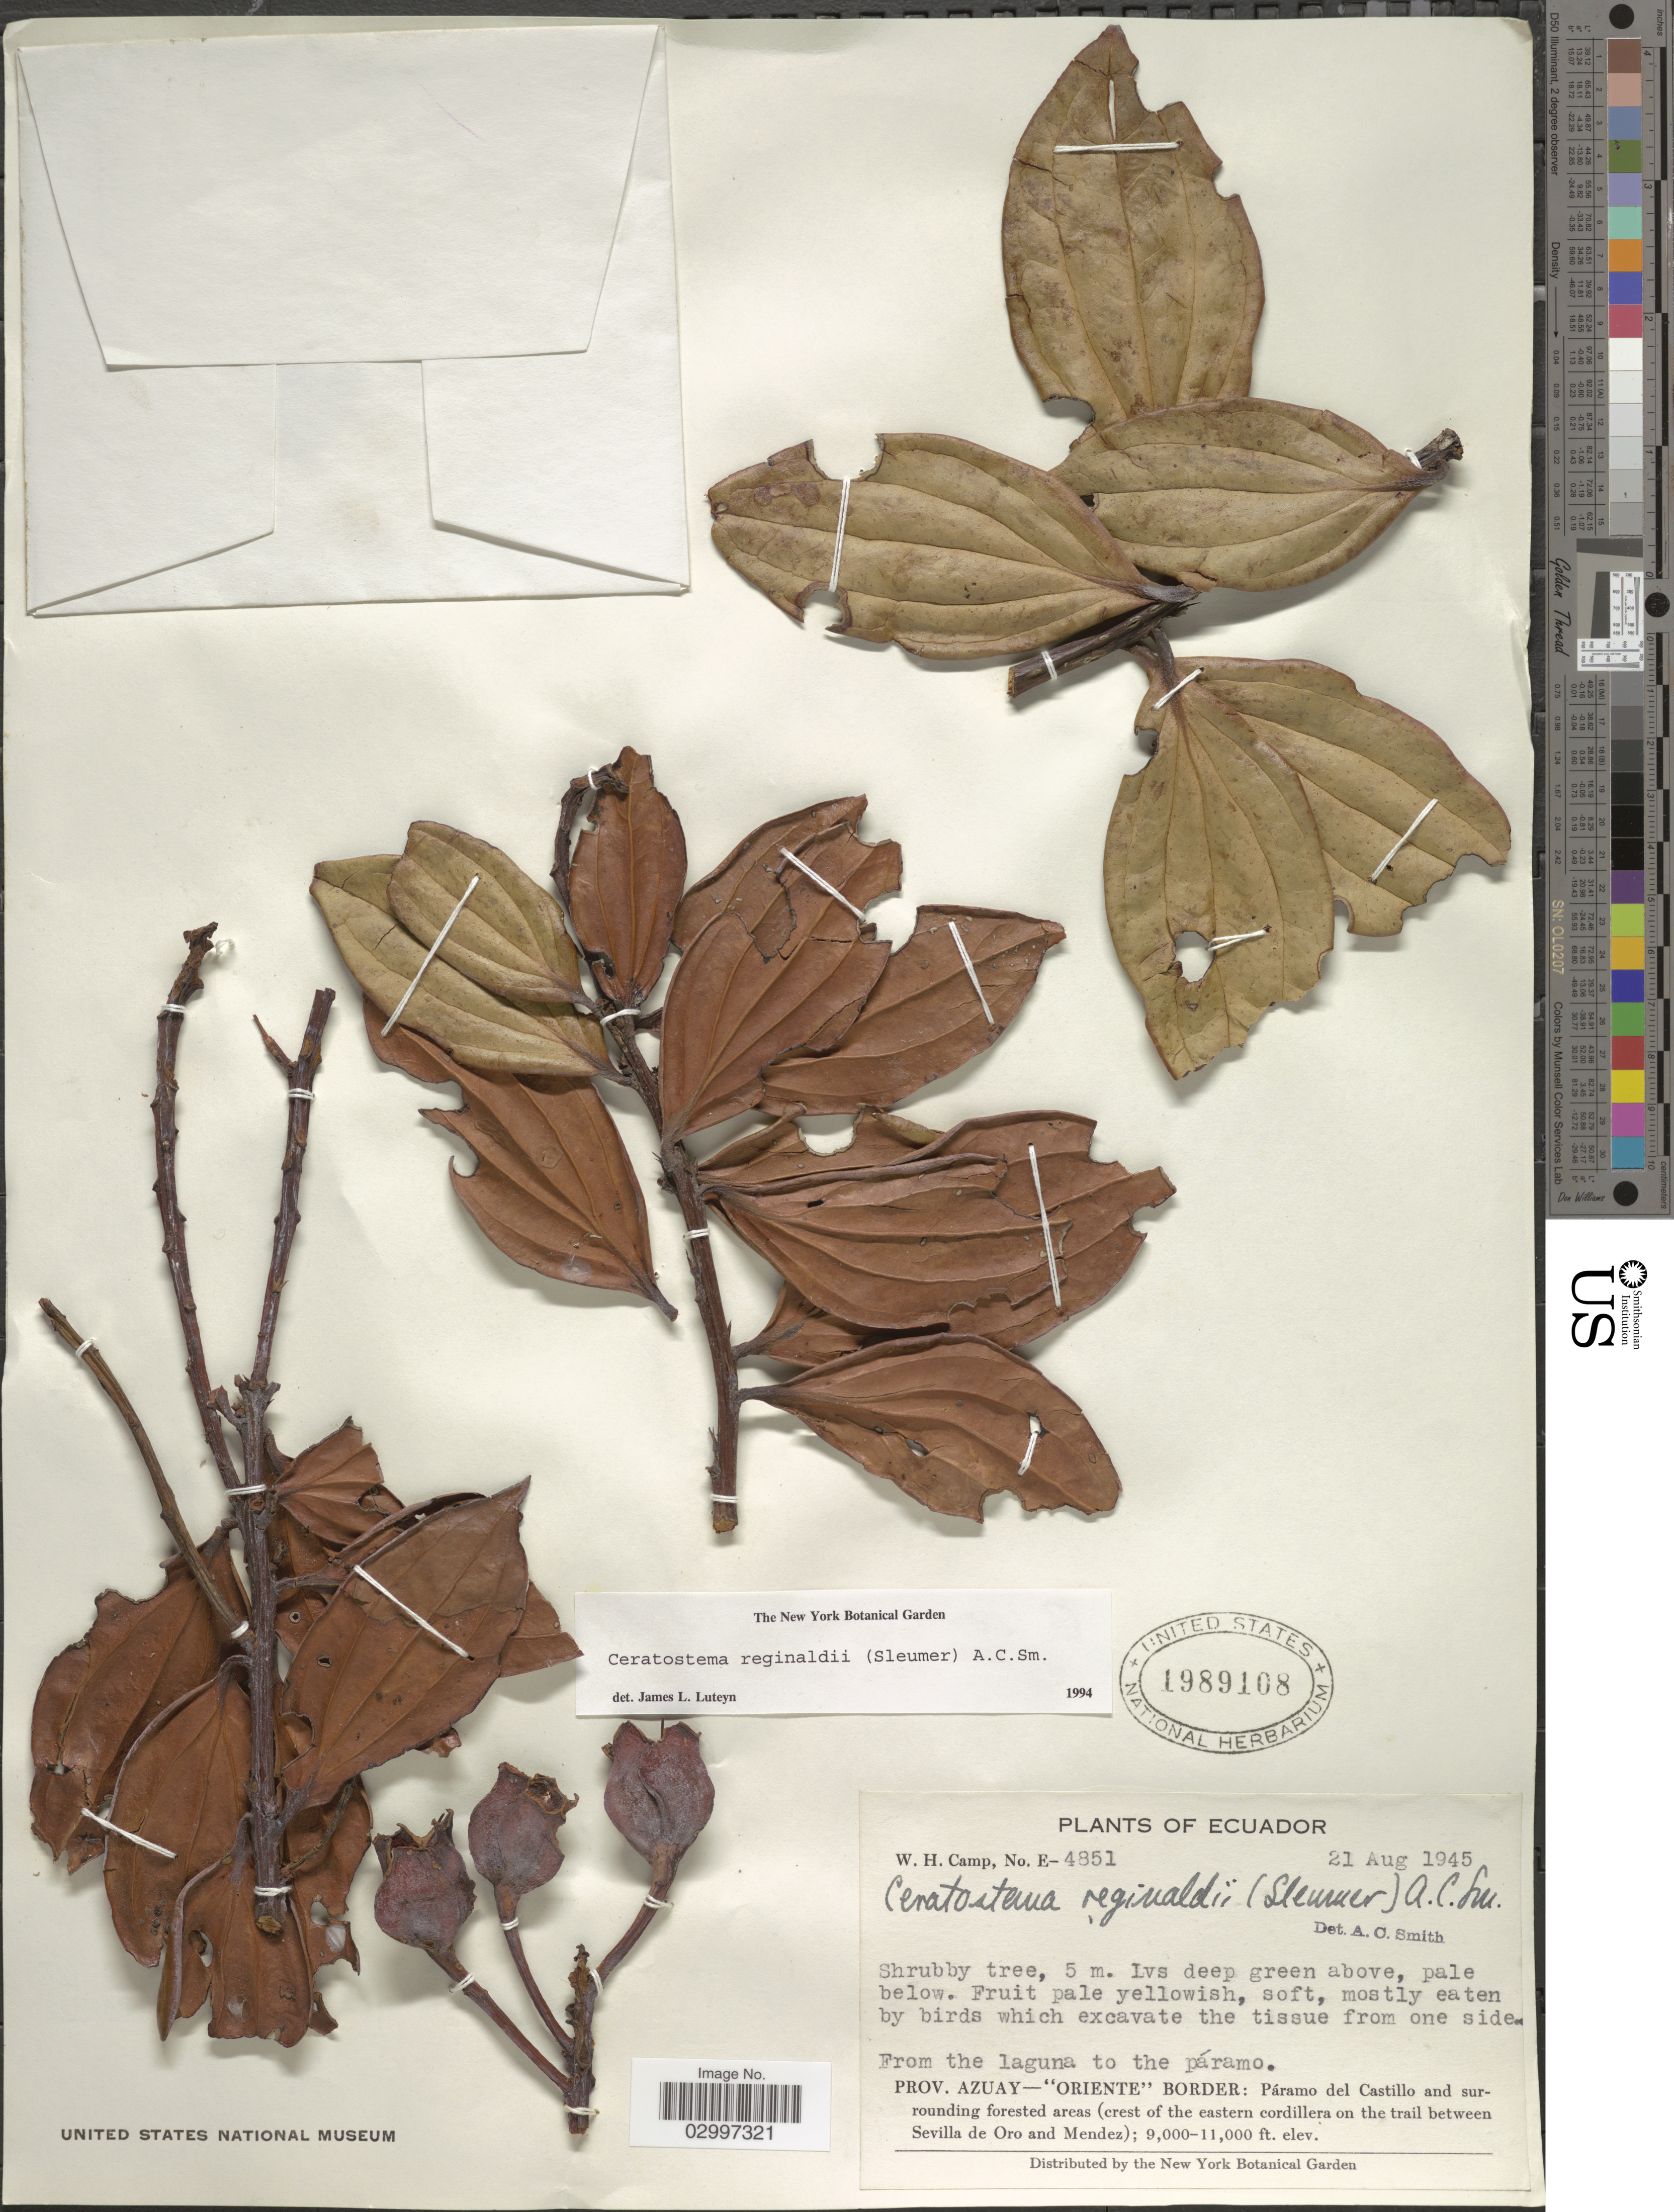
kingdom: Plantae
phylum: Tracheophyta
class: Magnoliopsida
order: Ericales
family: Ericaceae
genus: Ceratostema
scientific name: Ceratostema reginaldii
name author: (Sleumer) A.C. Sm.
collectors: W. H. Camp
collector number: E-4851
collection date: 1945-08-21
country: Ecuador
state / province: Azuay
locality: Oriente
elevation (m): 2743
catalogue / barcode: US 1989108